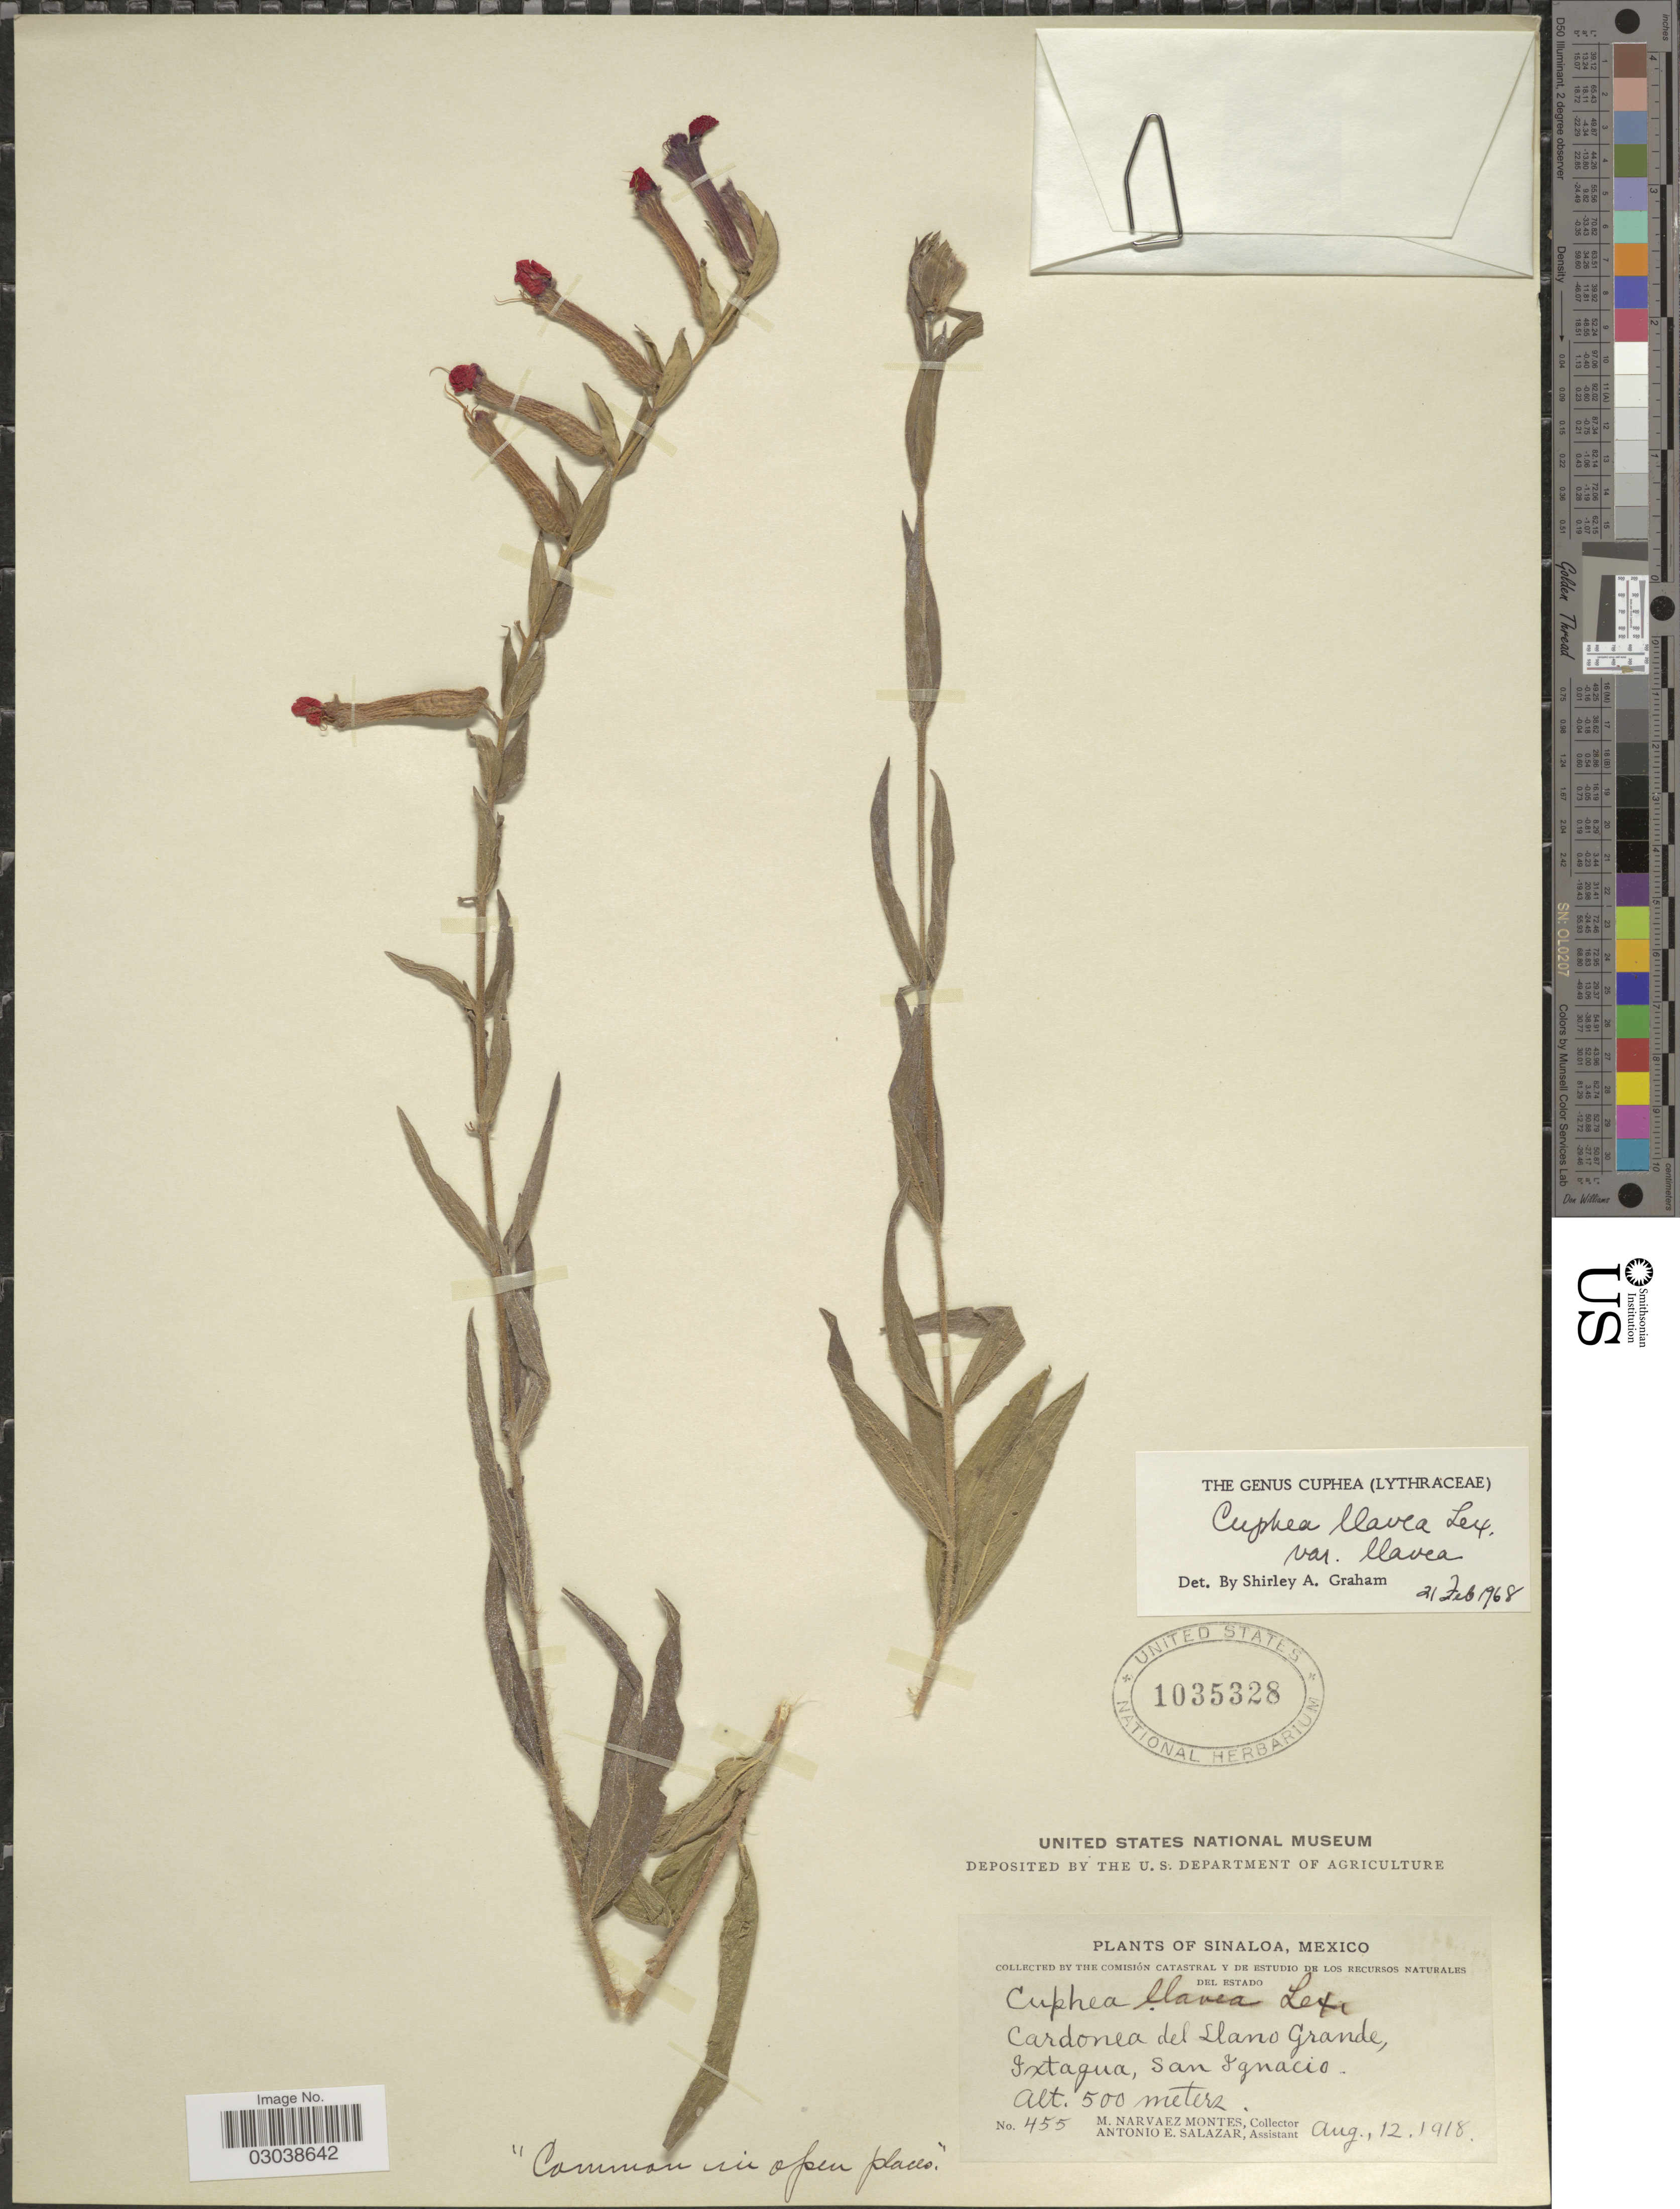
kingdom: Plantae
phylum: Tracheophyta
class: Magnoliopsida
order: Myrtales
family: Lythraceae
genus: Cuphea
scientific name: Cuphea llavea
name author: Lex.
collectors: M. Navarez Montes & A. E. Salazar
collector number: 455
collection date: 1918-08-12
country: Mexico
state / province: Sinaloa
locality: Cardonea del Llano Grande, Ixtagua, San Ignacio.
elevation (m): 500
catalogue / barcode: US 1035328